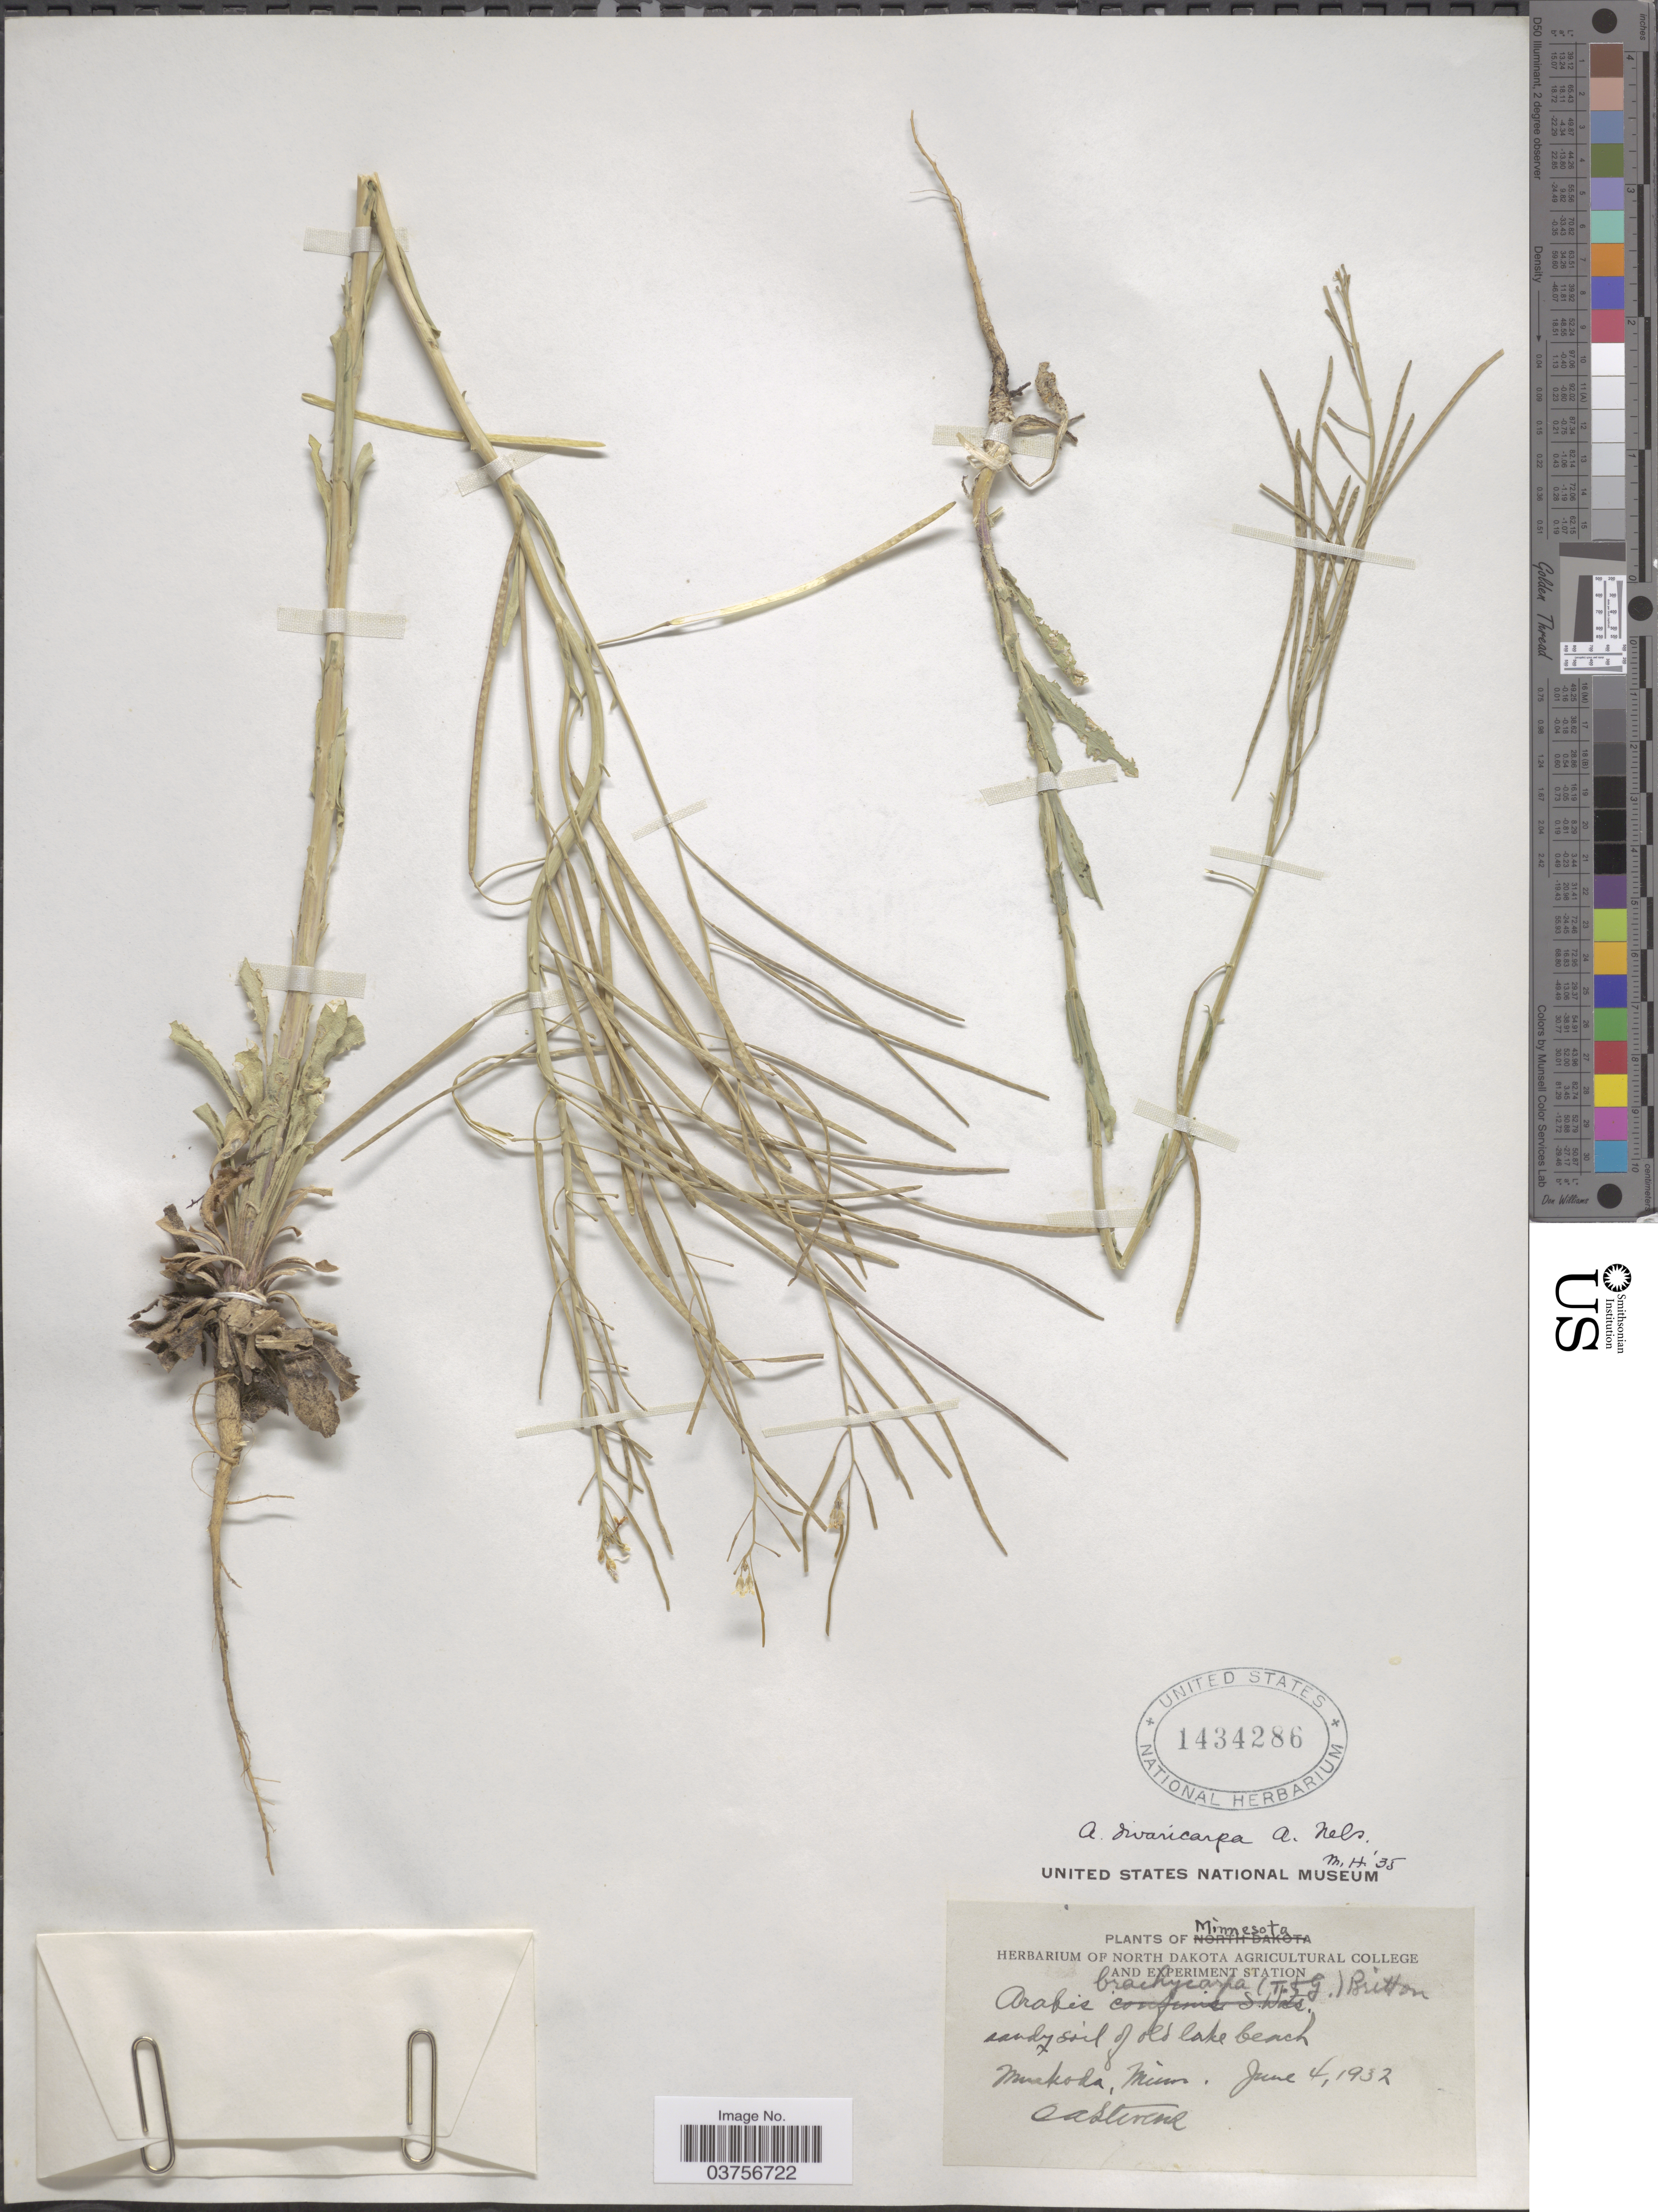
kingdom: Plantae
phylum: Tracheophyta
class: Magnoliopsida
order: Brassicales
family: Brassicaceae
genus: Arabis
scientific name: Arabis divaricarpa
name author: A. Nelson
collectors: O. A. Stevens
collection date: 1932-06-04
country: United States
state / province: Minnesota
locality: Sandy soil of old lake beach Muskoda.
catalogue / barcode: US 1434286